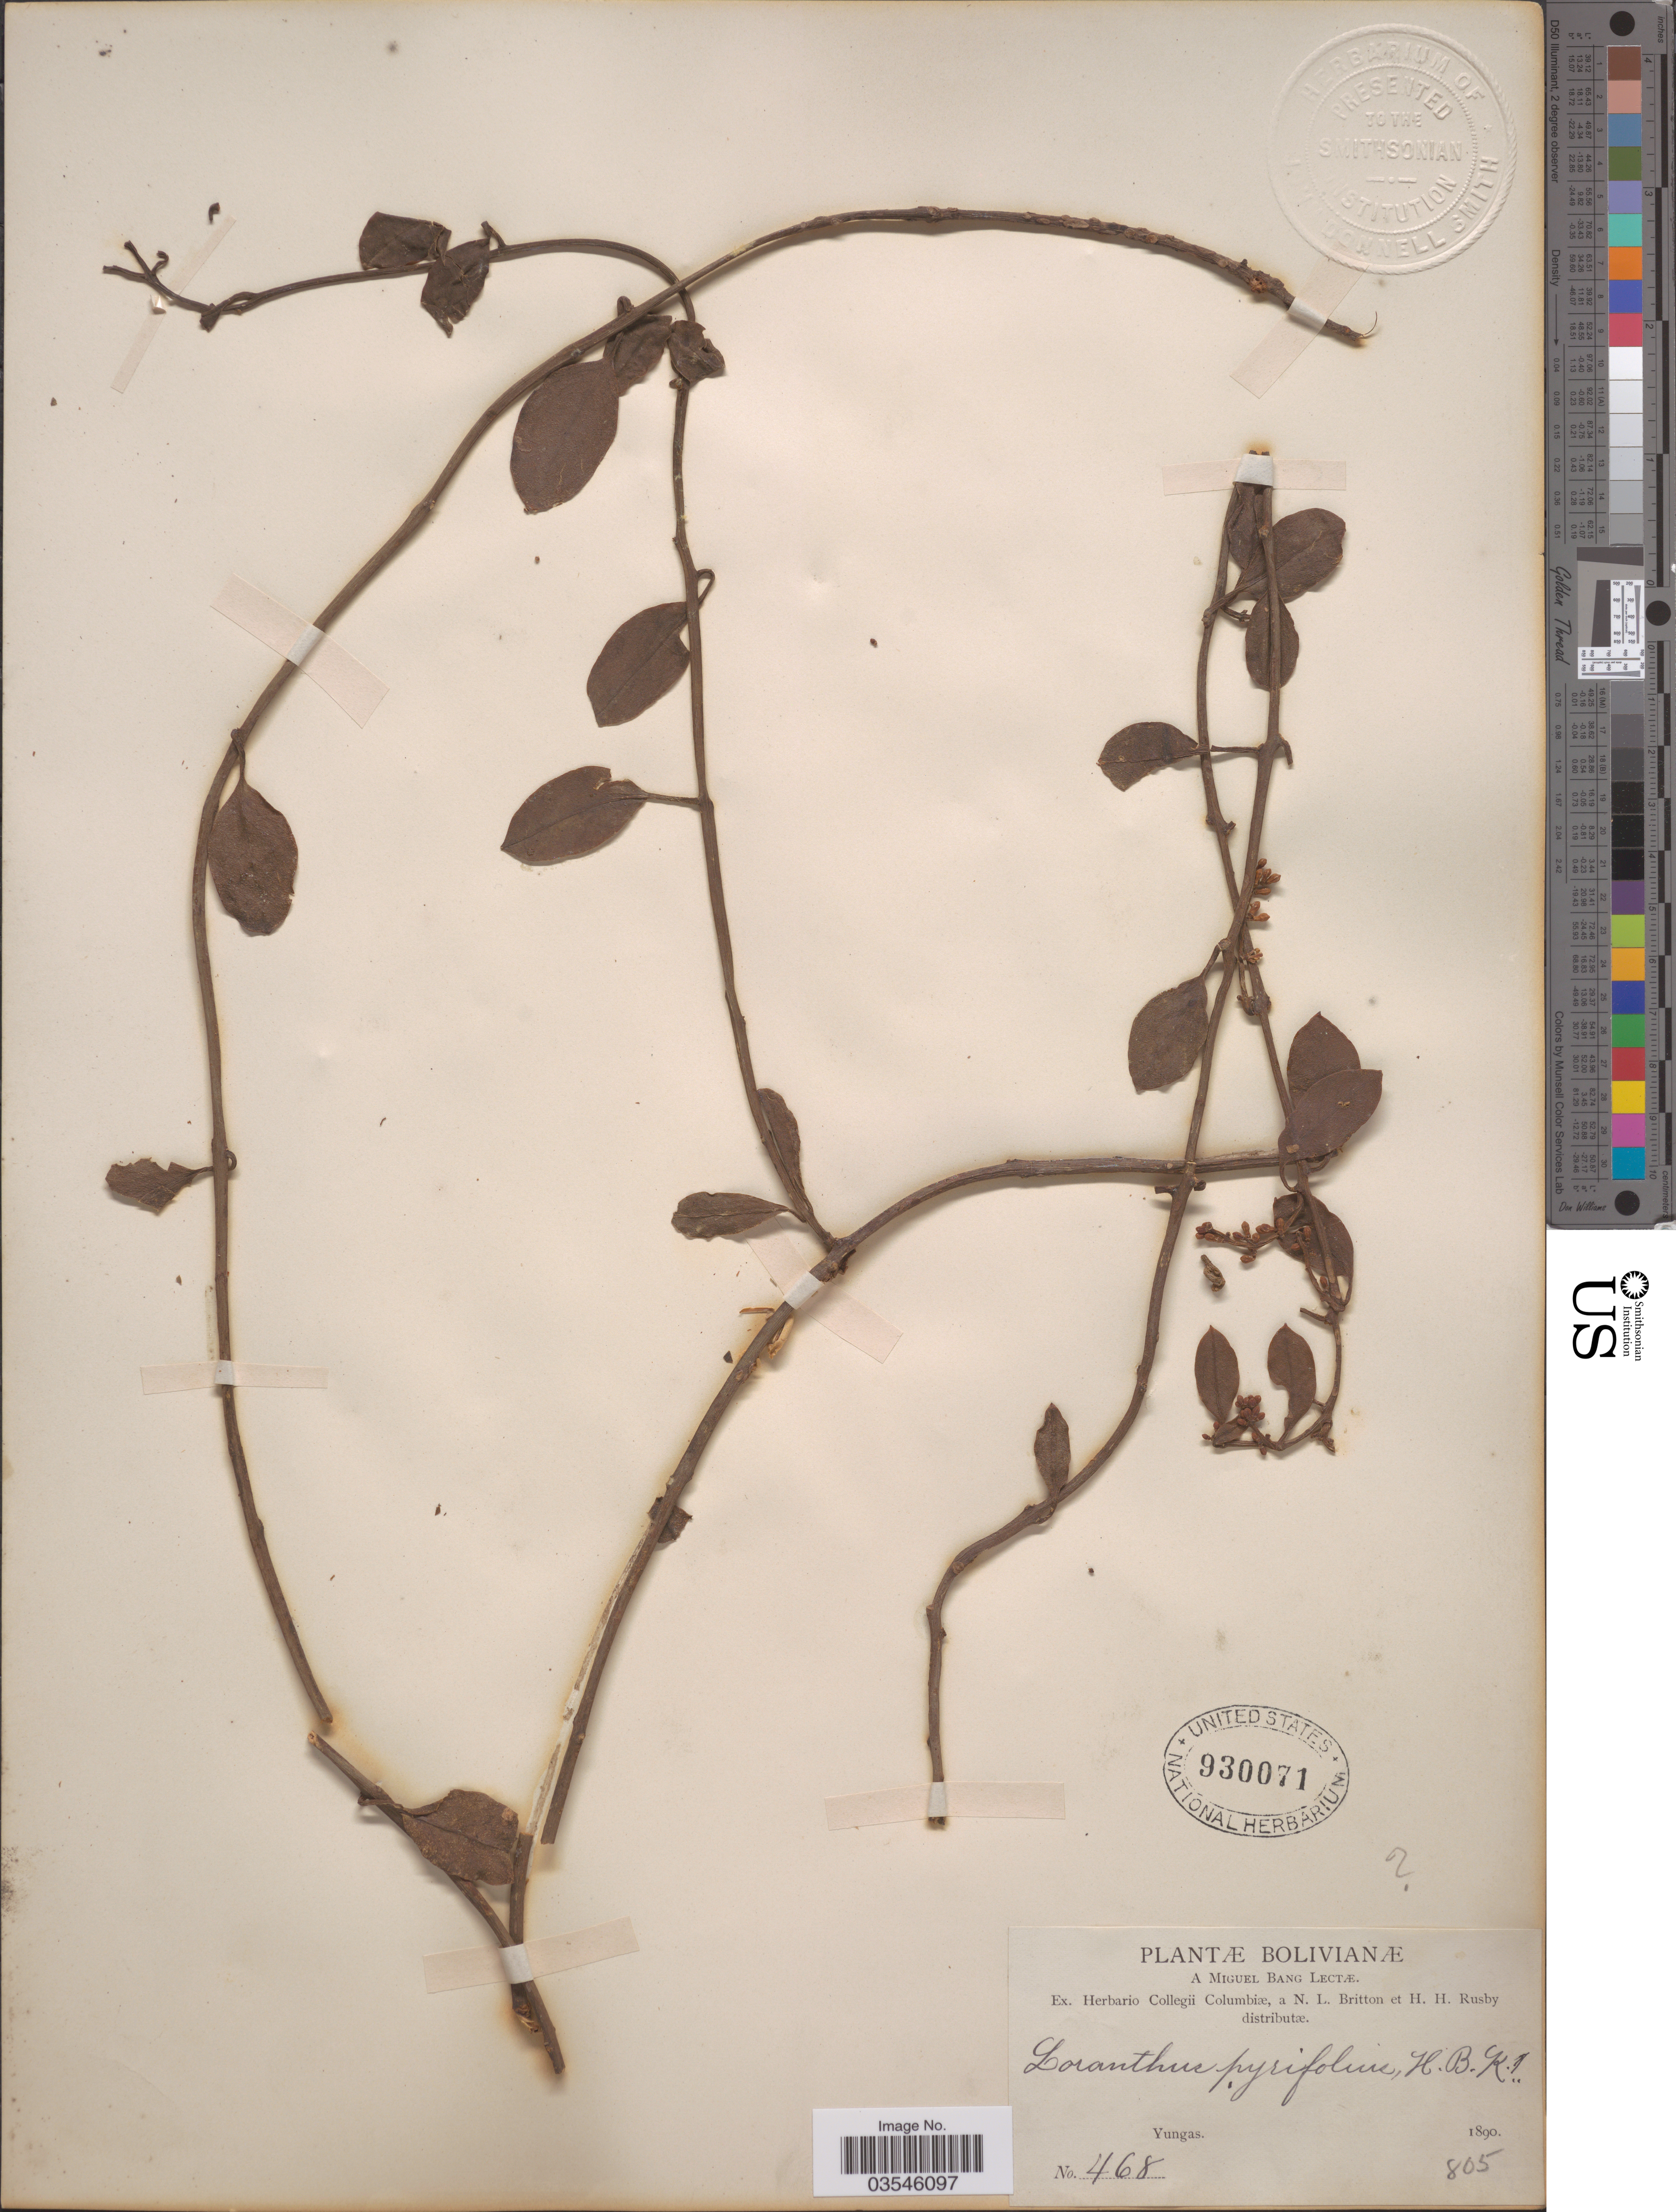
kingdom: Plantae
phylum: Tracheophyta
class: Magnoliopsida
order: Santalales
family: Loranthaceae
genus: Phthirusa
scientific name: Phthirusa theloneura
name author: Eichler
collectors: M. Bang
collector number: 168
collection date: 1890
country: Bolivia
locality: Yungas.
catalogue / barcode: US 930071